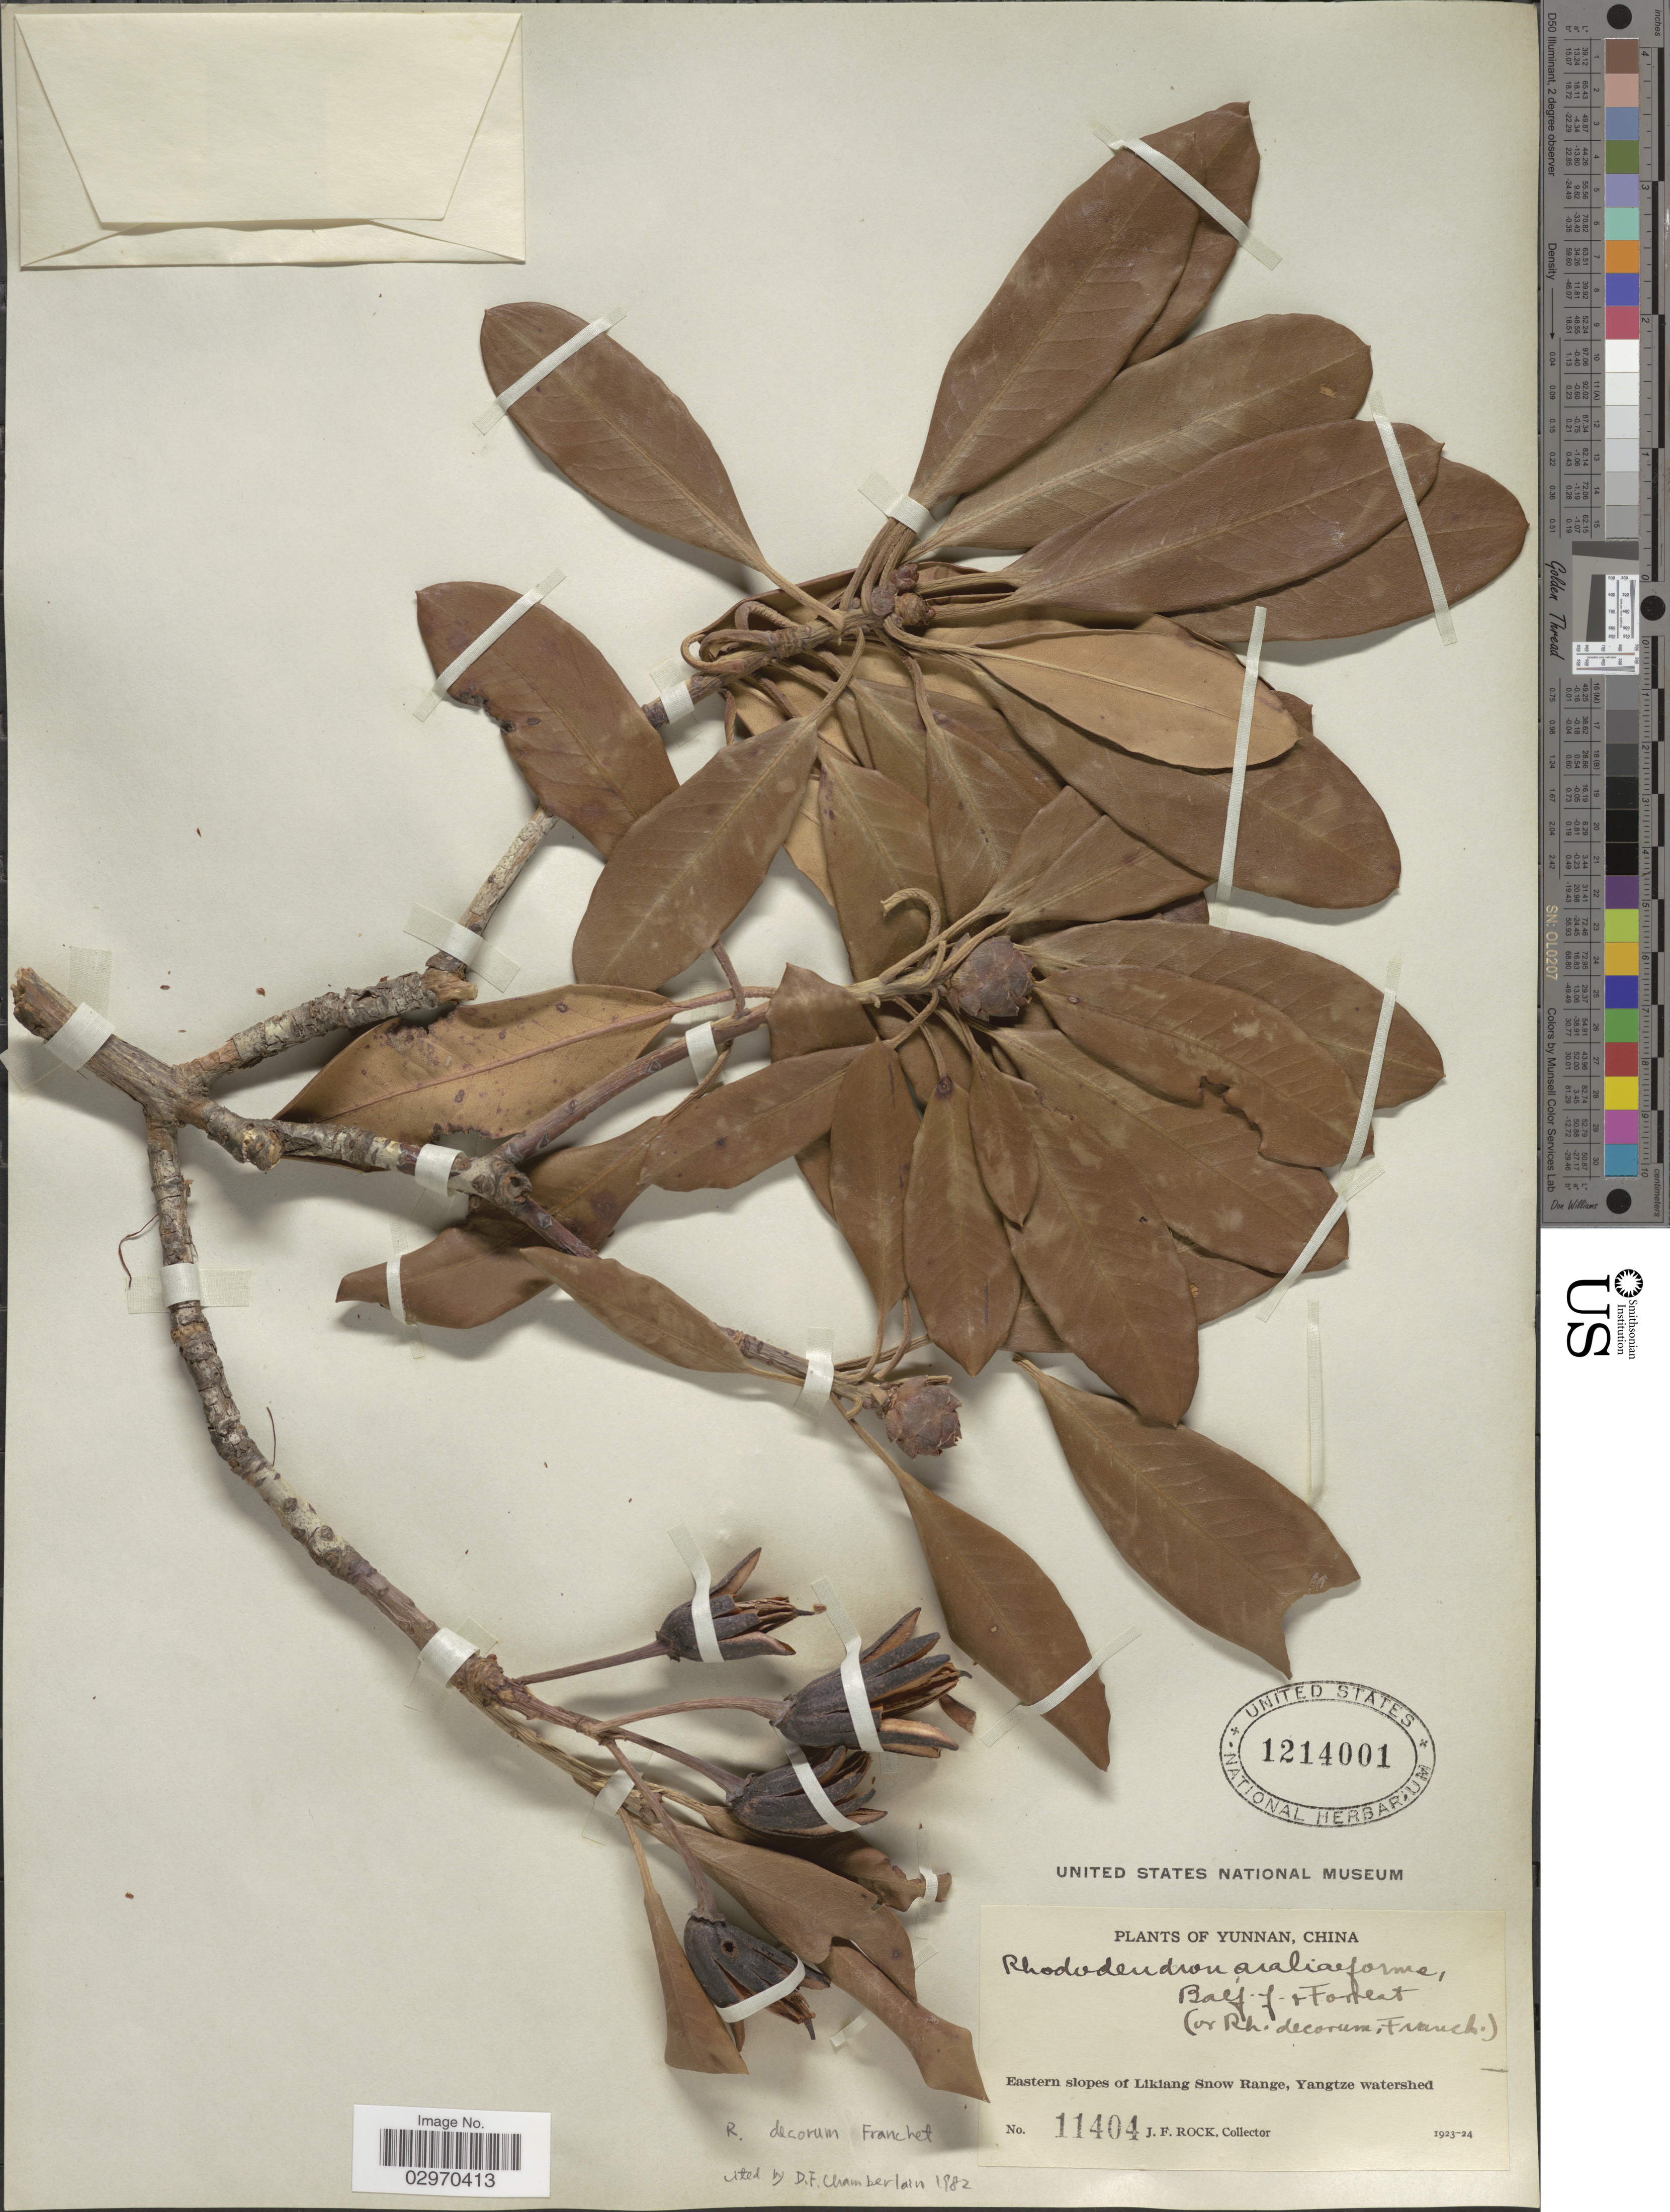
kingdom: Plantae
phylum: Tracheophyta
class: Magnoliopsida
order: Ericales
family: Ericaceae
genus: Rhododendron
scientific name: Rhododendron decorum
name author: Franch.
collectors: J. Rock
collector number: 11404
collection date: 1923/1924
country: China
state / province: Yunnan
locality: Eastern slopes of Likiang Snow Range, Yangtze watershed.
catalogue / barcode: US 1214001